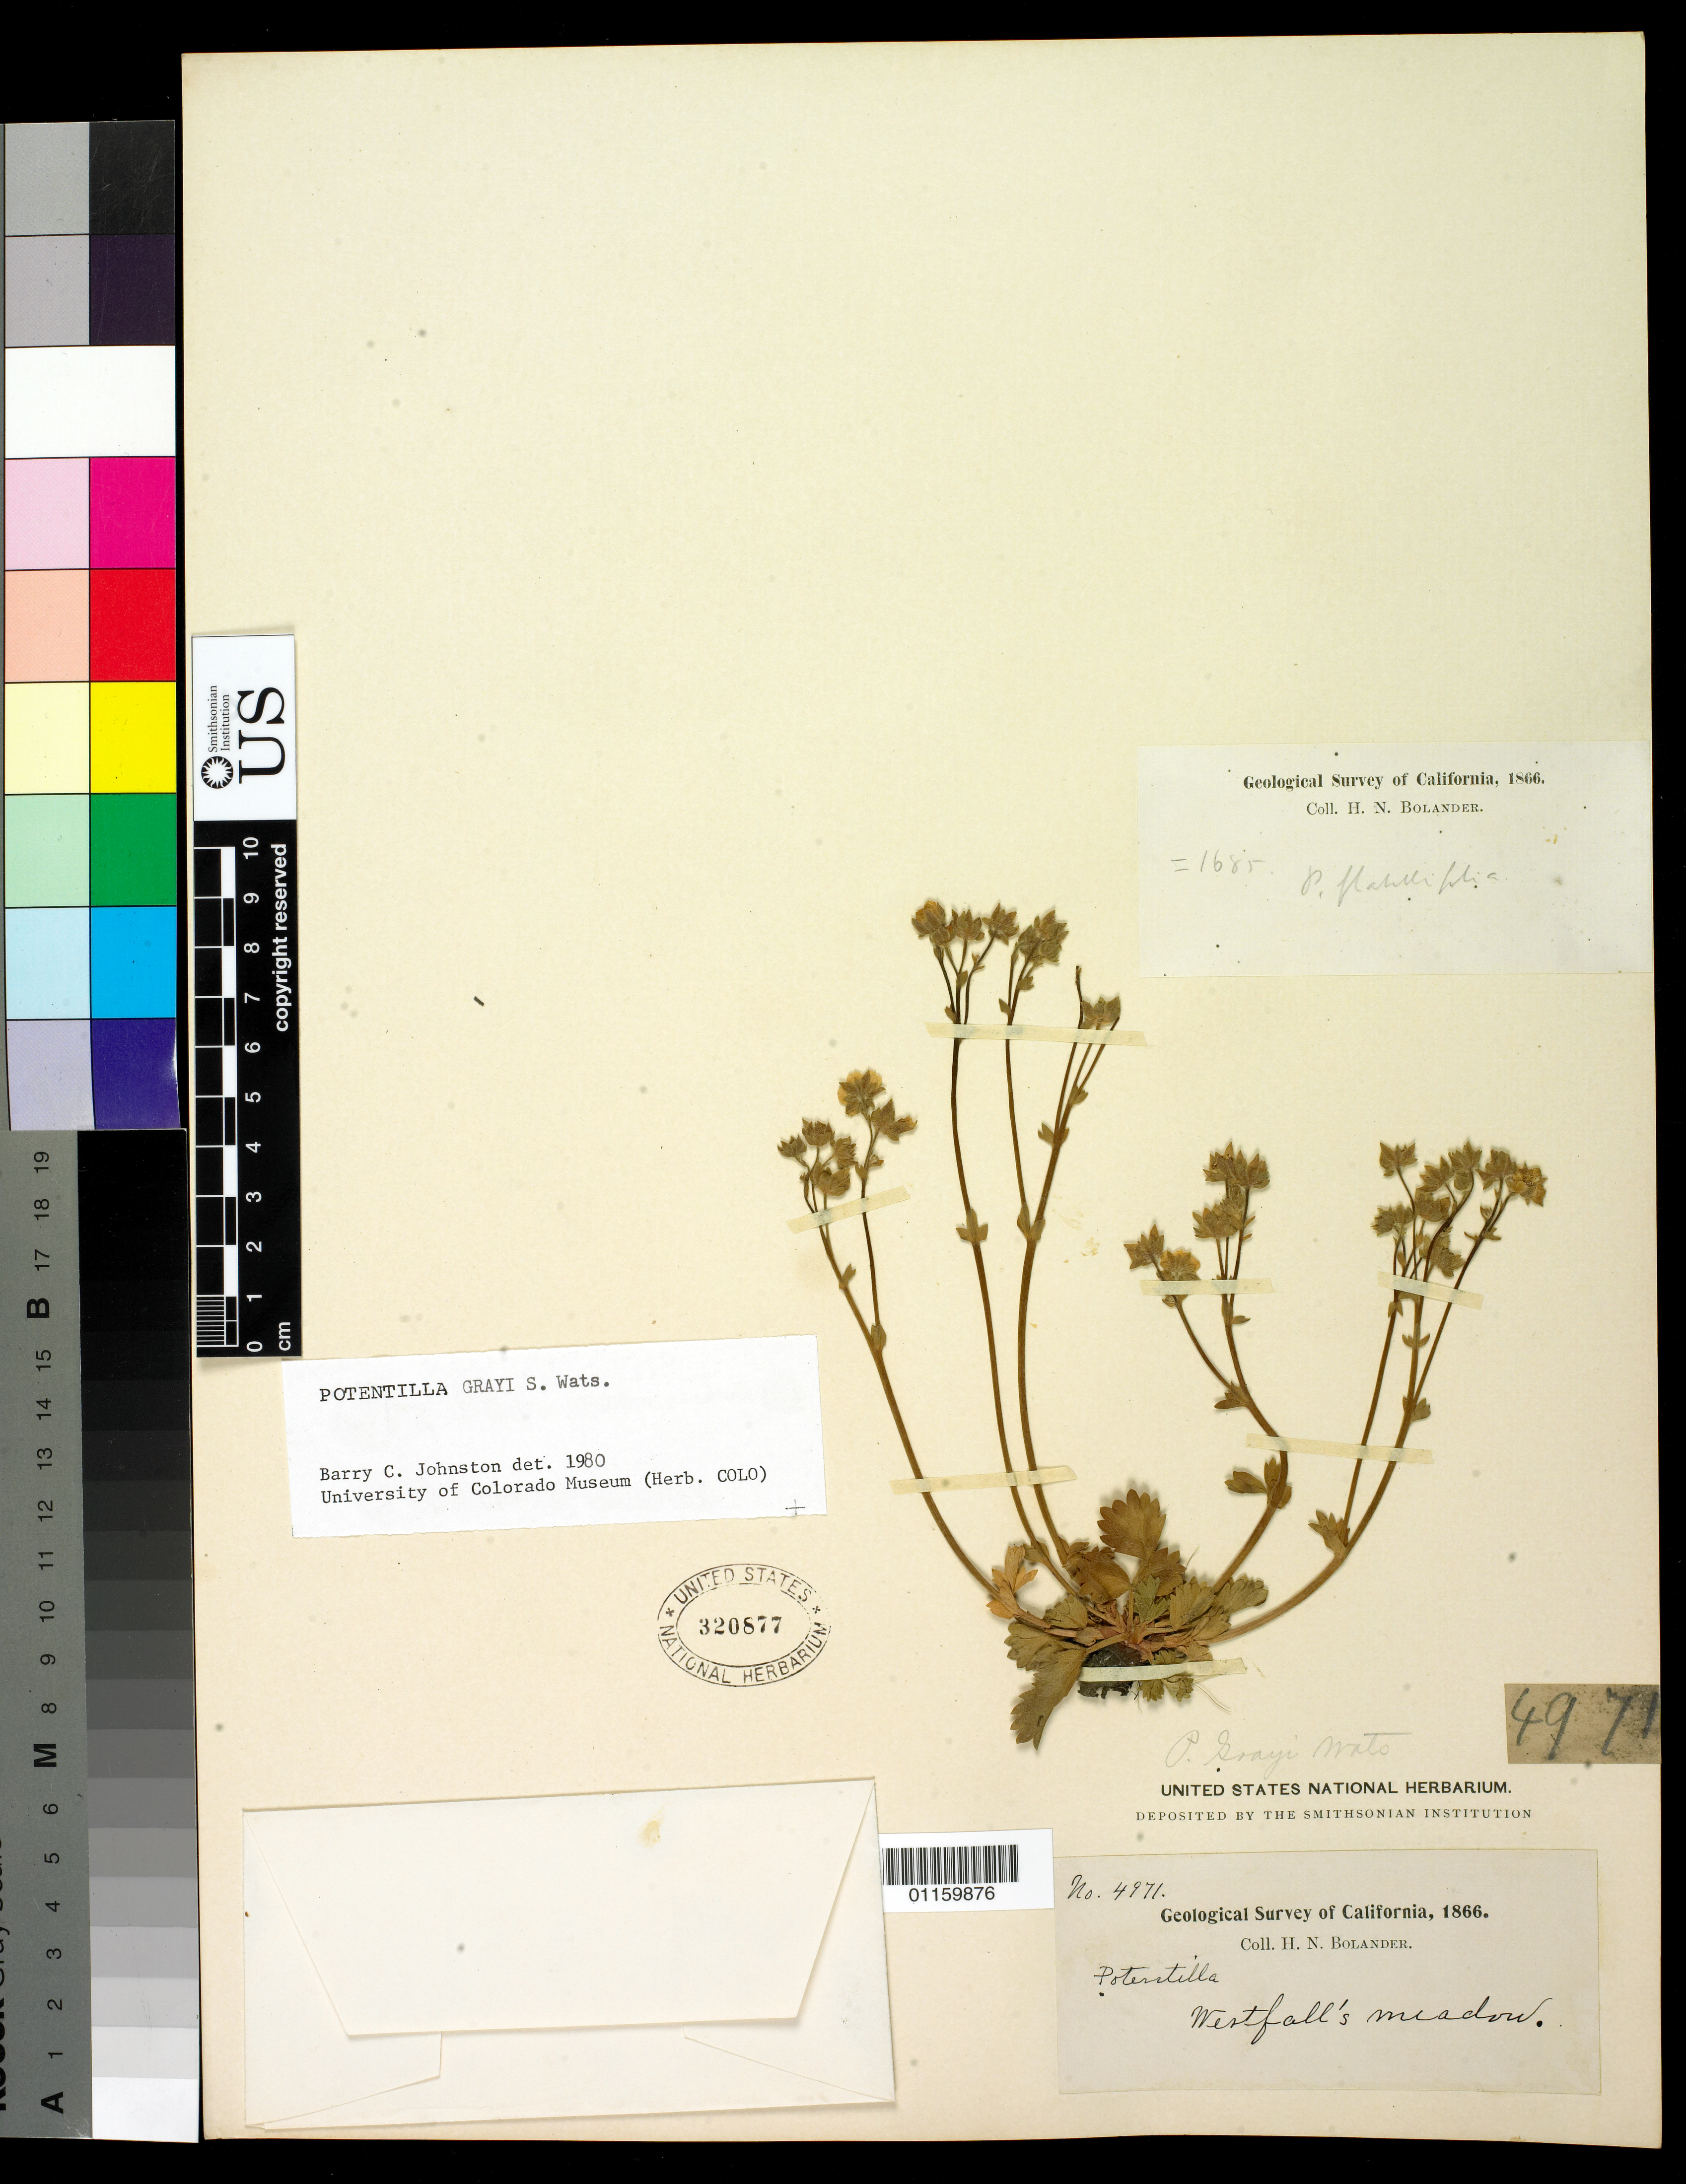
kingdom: Plantae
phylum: Tracheophyta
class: Magnoliopsida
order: Rosales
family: Rosaceae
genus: Potentilla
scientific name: Potentilla grayi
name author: S. Watson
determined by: Johnston, B. C.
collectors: H. Bolander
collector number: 4971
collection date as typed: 1866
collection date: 1866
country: United States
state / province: California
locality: Westfall's Meadow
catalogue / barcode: US 320877